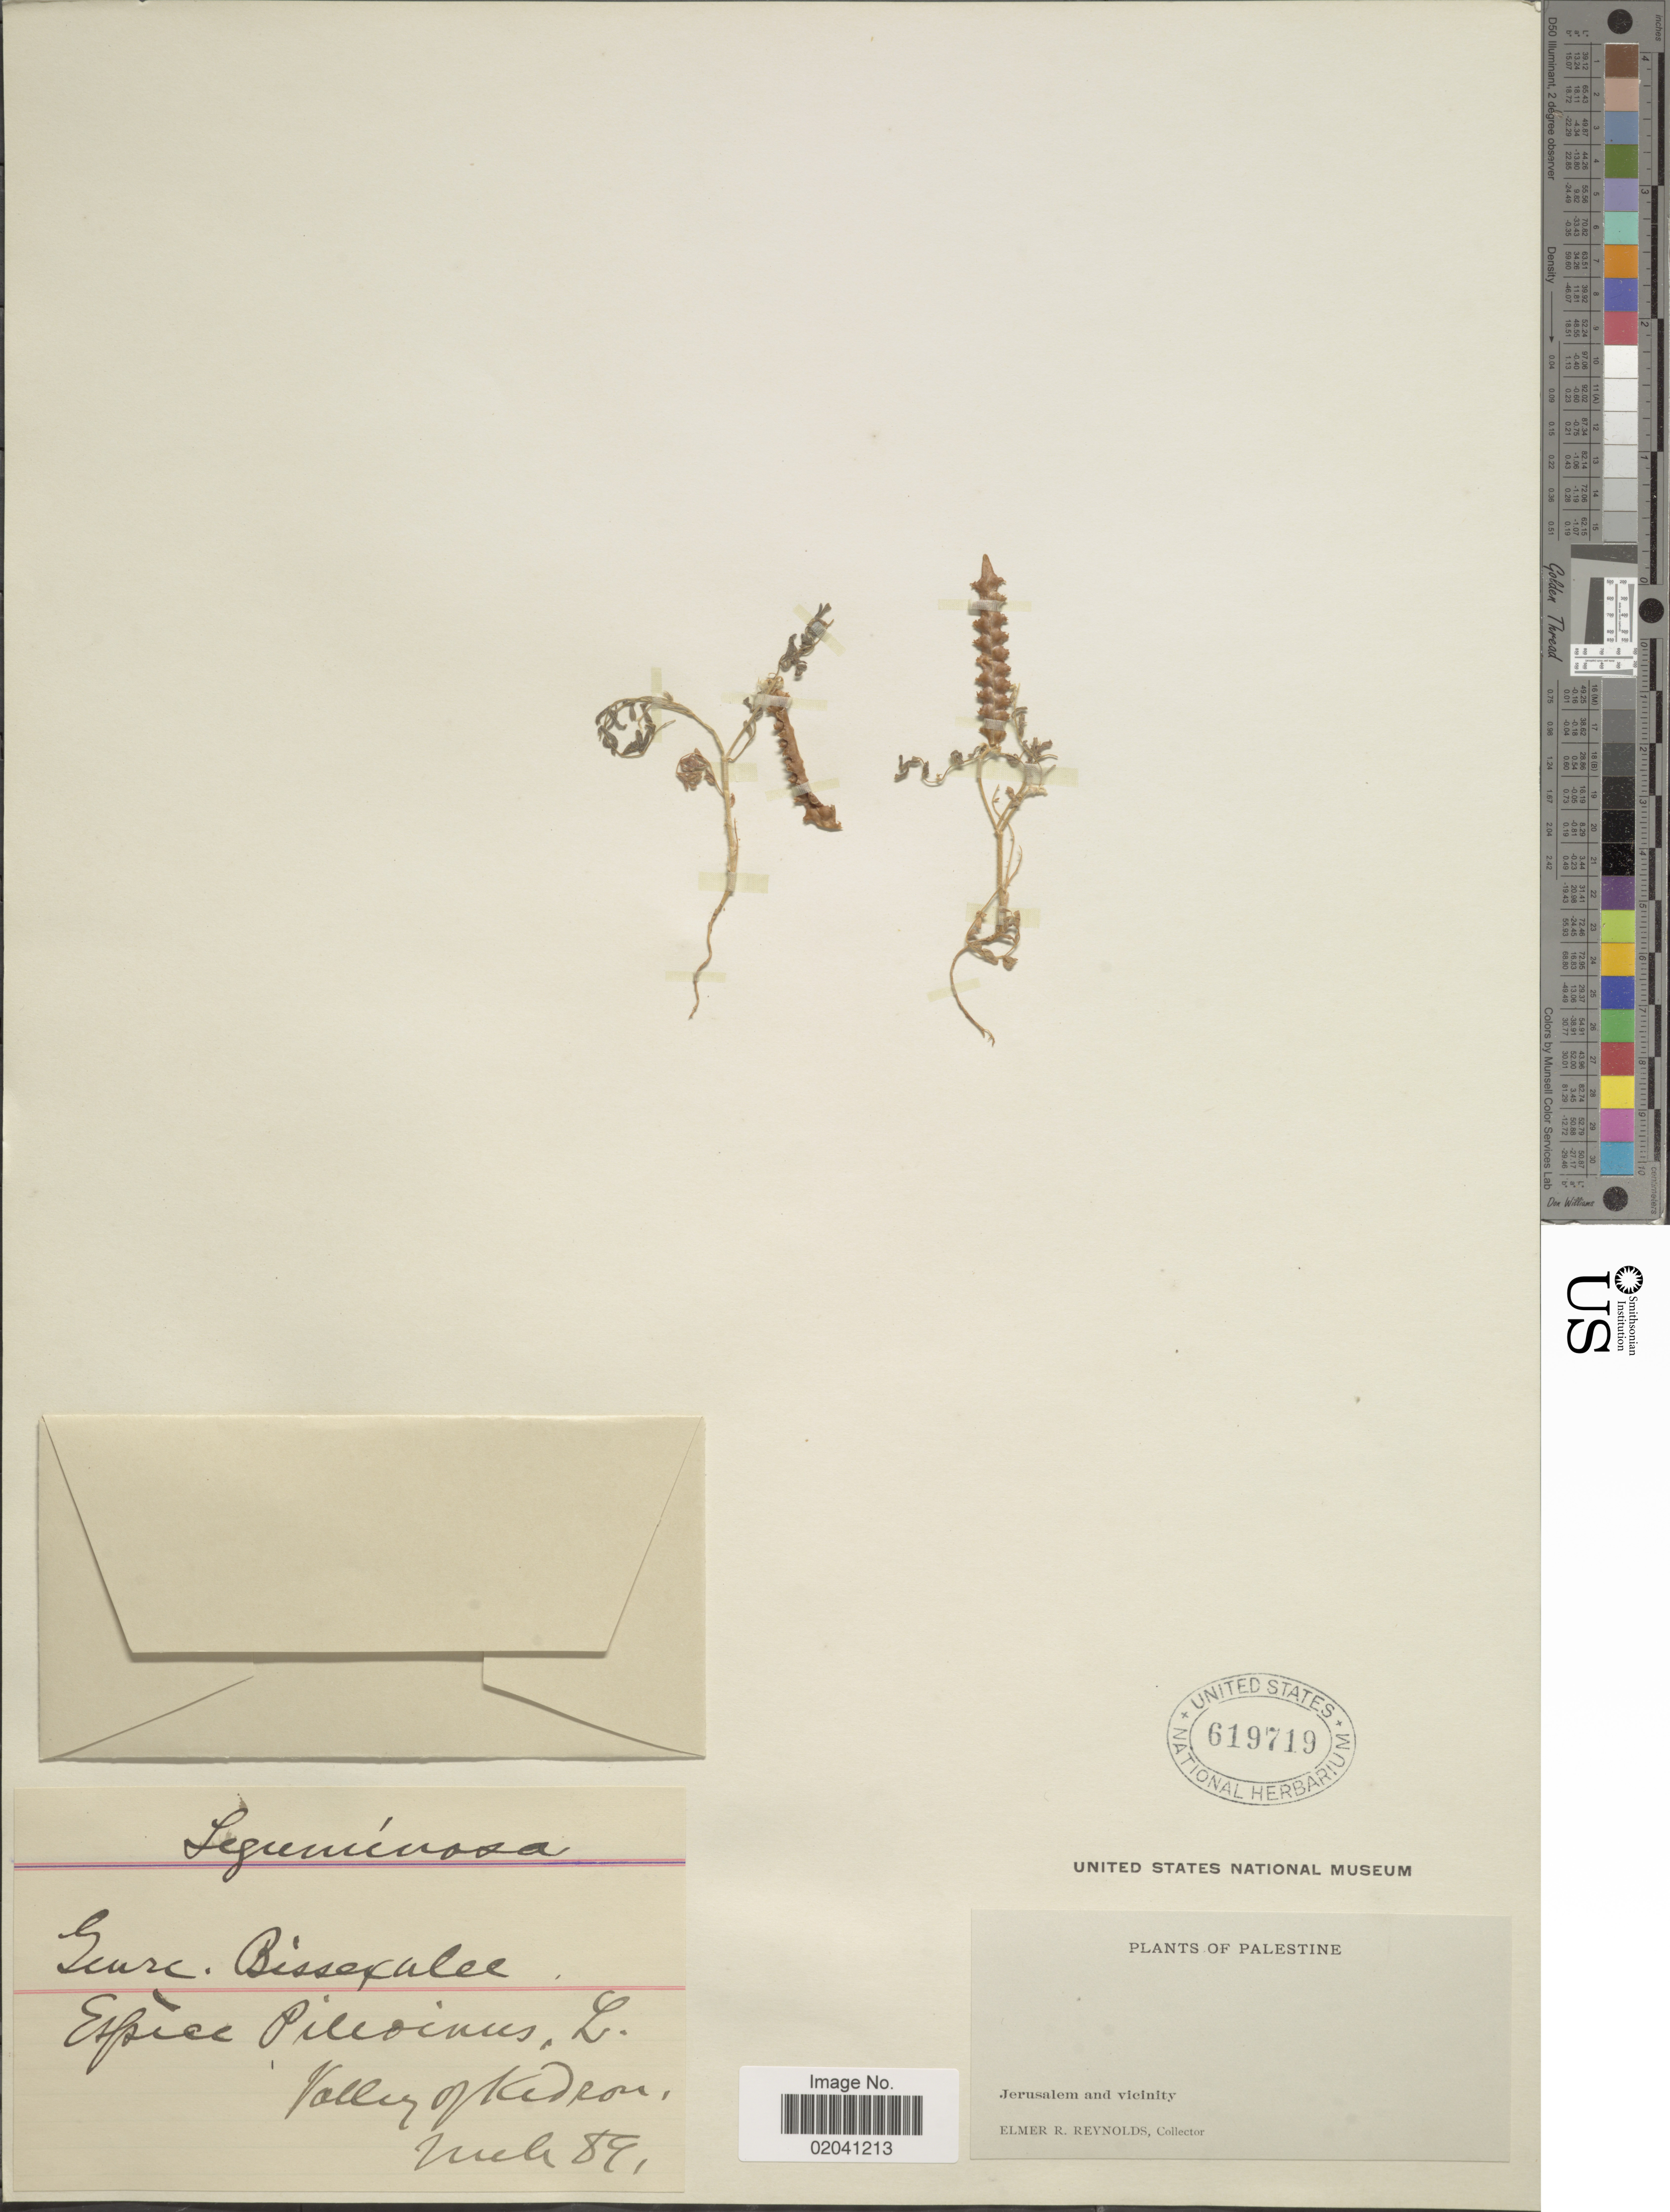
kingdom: Plantae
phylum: Tracheophyta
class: Magnoliopsida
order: Fabales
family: Fabaceae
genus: Biserrula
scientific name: Biserrula pelecinus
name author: L.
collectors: E. Reynolds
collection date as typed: ? 89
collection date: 1889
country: Israel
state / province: Jerusalem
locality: Palestine. Jerusalem and vicinity. Valley of Kedron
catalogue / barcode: US 619719